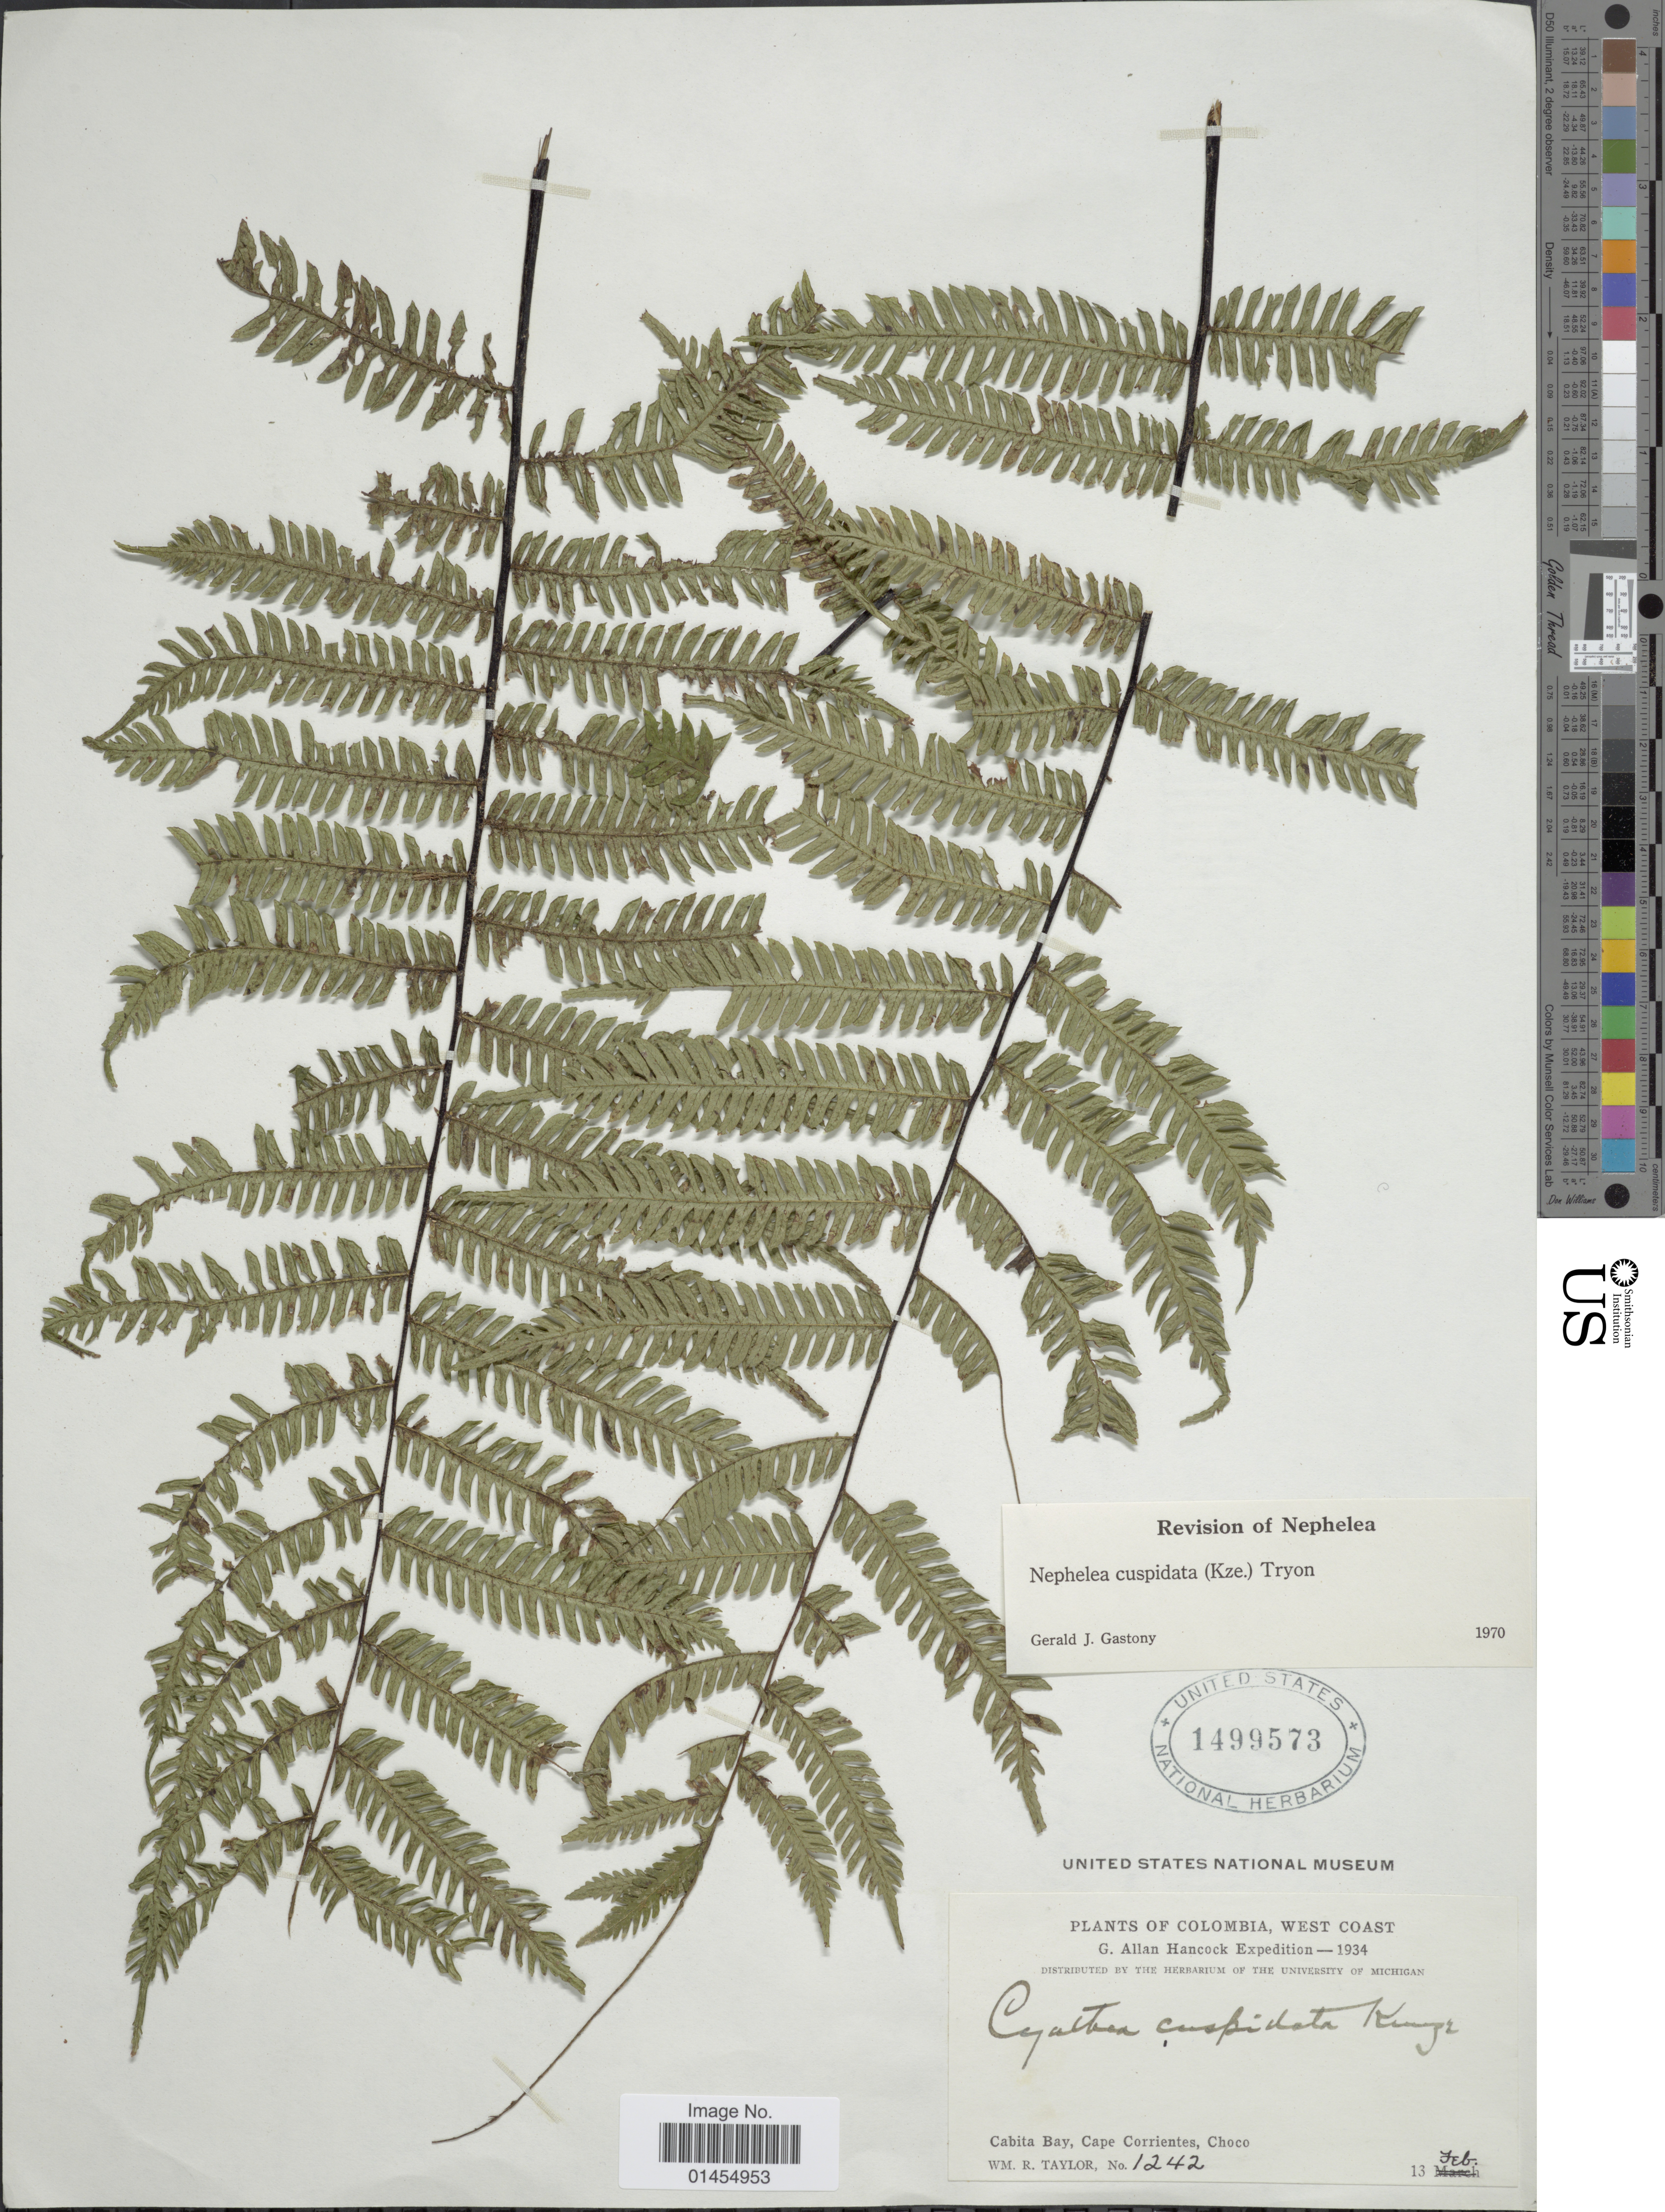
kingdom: Plantae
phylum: Tracheophyta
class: Polypodiopsida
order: Cyatheales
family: Cyatheaceae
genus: Alsophila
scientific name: Alsophila cuspidata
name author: (Kunze) D.S. Conant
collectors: W. R. Taylor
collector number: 1242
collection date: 1934-02-13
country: Colombia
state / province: Chocó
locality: West Coast. Cabita Bay, Cape Corrientes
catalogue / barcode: US 1499573